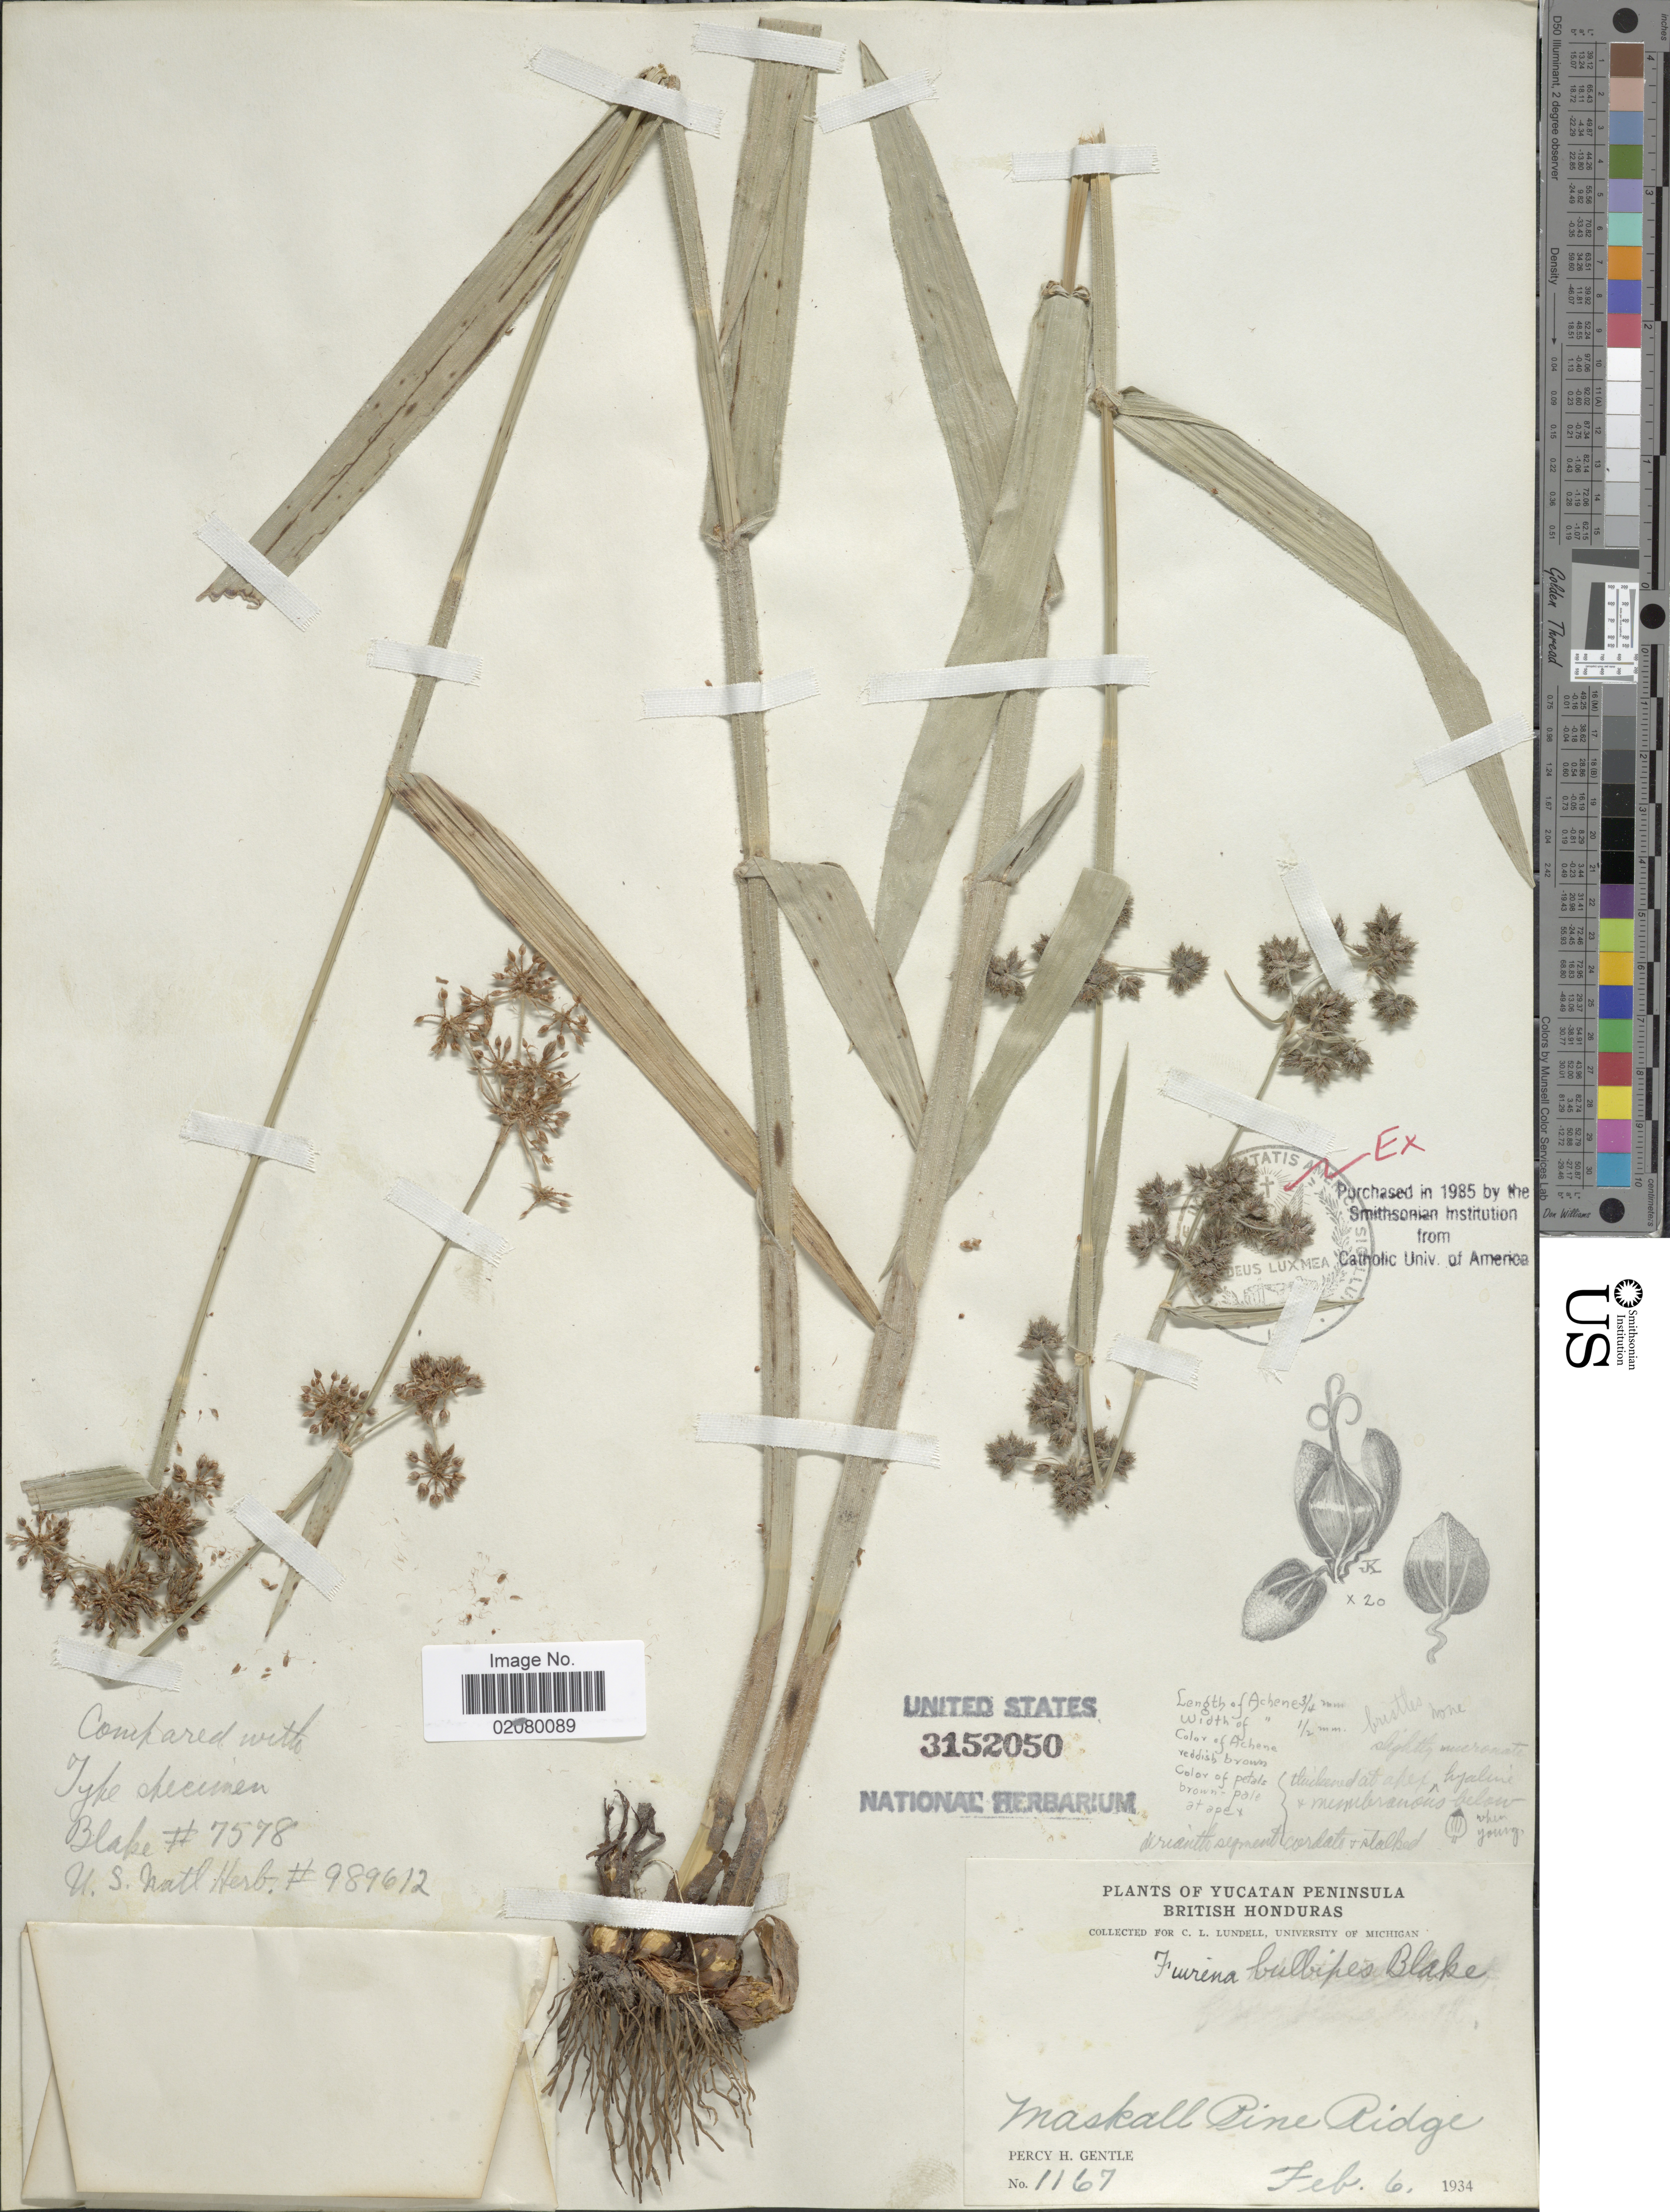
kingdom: Plantae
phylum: Tracheophyta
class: Liliopsida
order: Poales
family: Cyperaceae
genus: Fuirena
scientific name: Fuirena camptotricha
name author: C. Wright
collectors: P. H. Gentle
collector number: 1167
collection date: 1934-02-06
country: Belize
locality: Yucatan Peninsula, British Honduras, Maskall Pine Ridge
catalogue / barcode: US 3152050